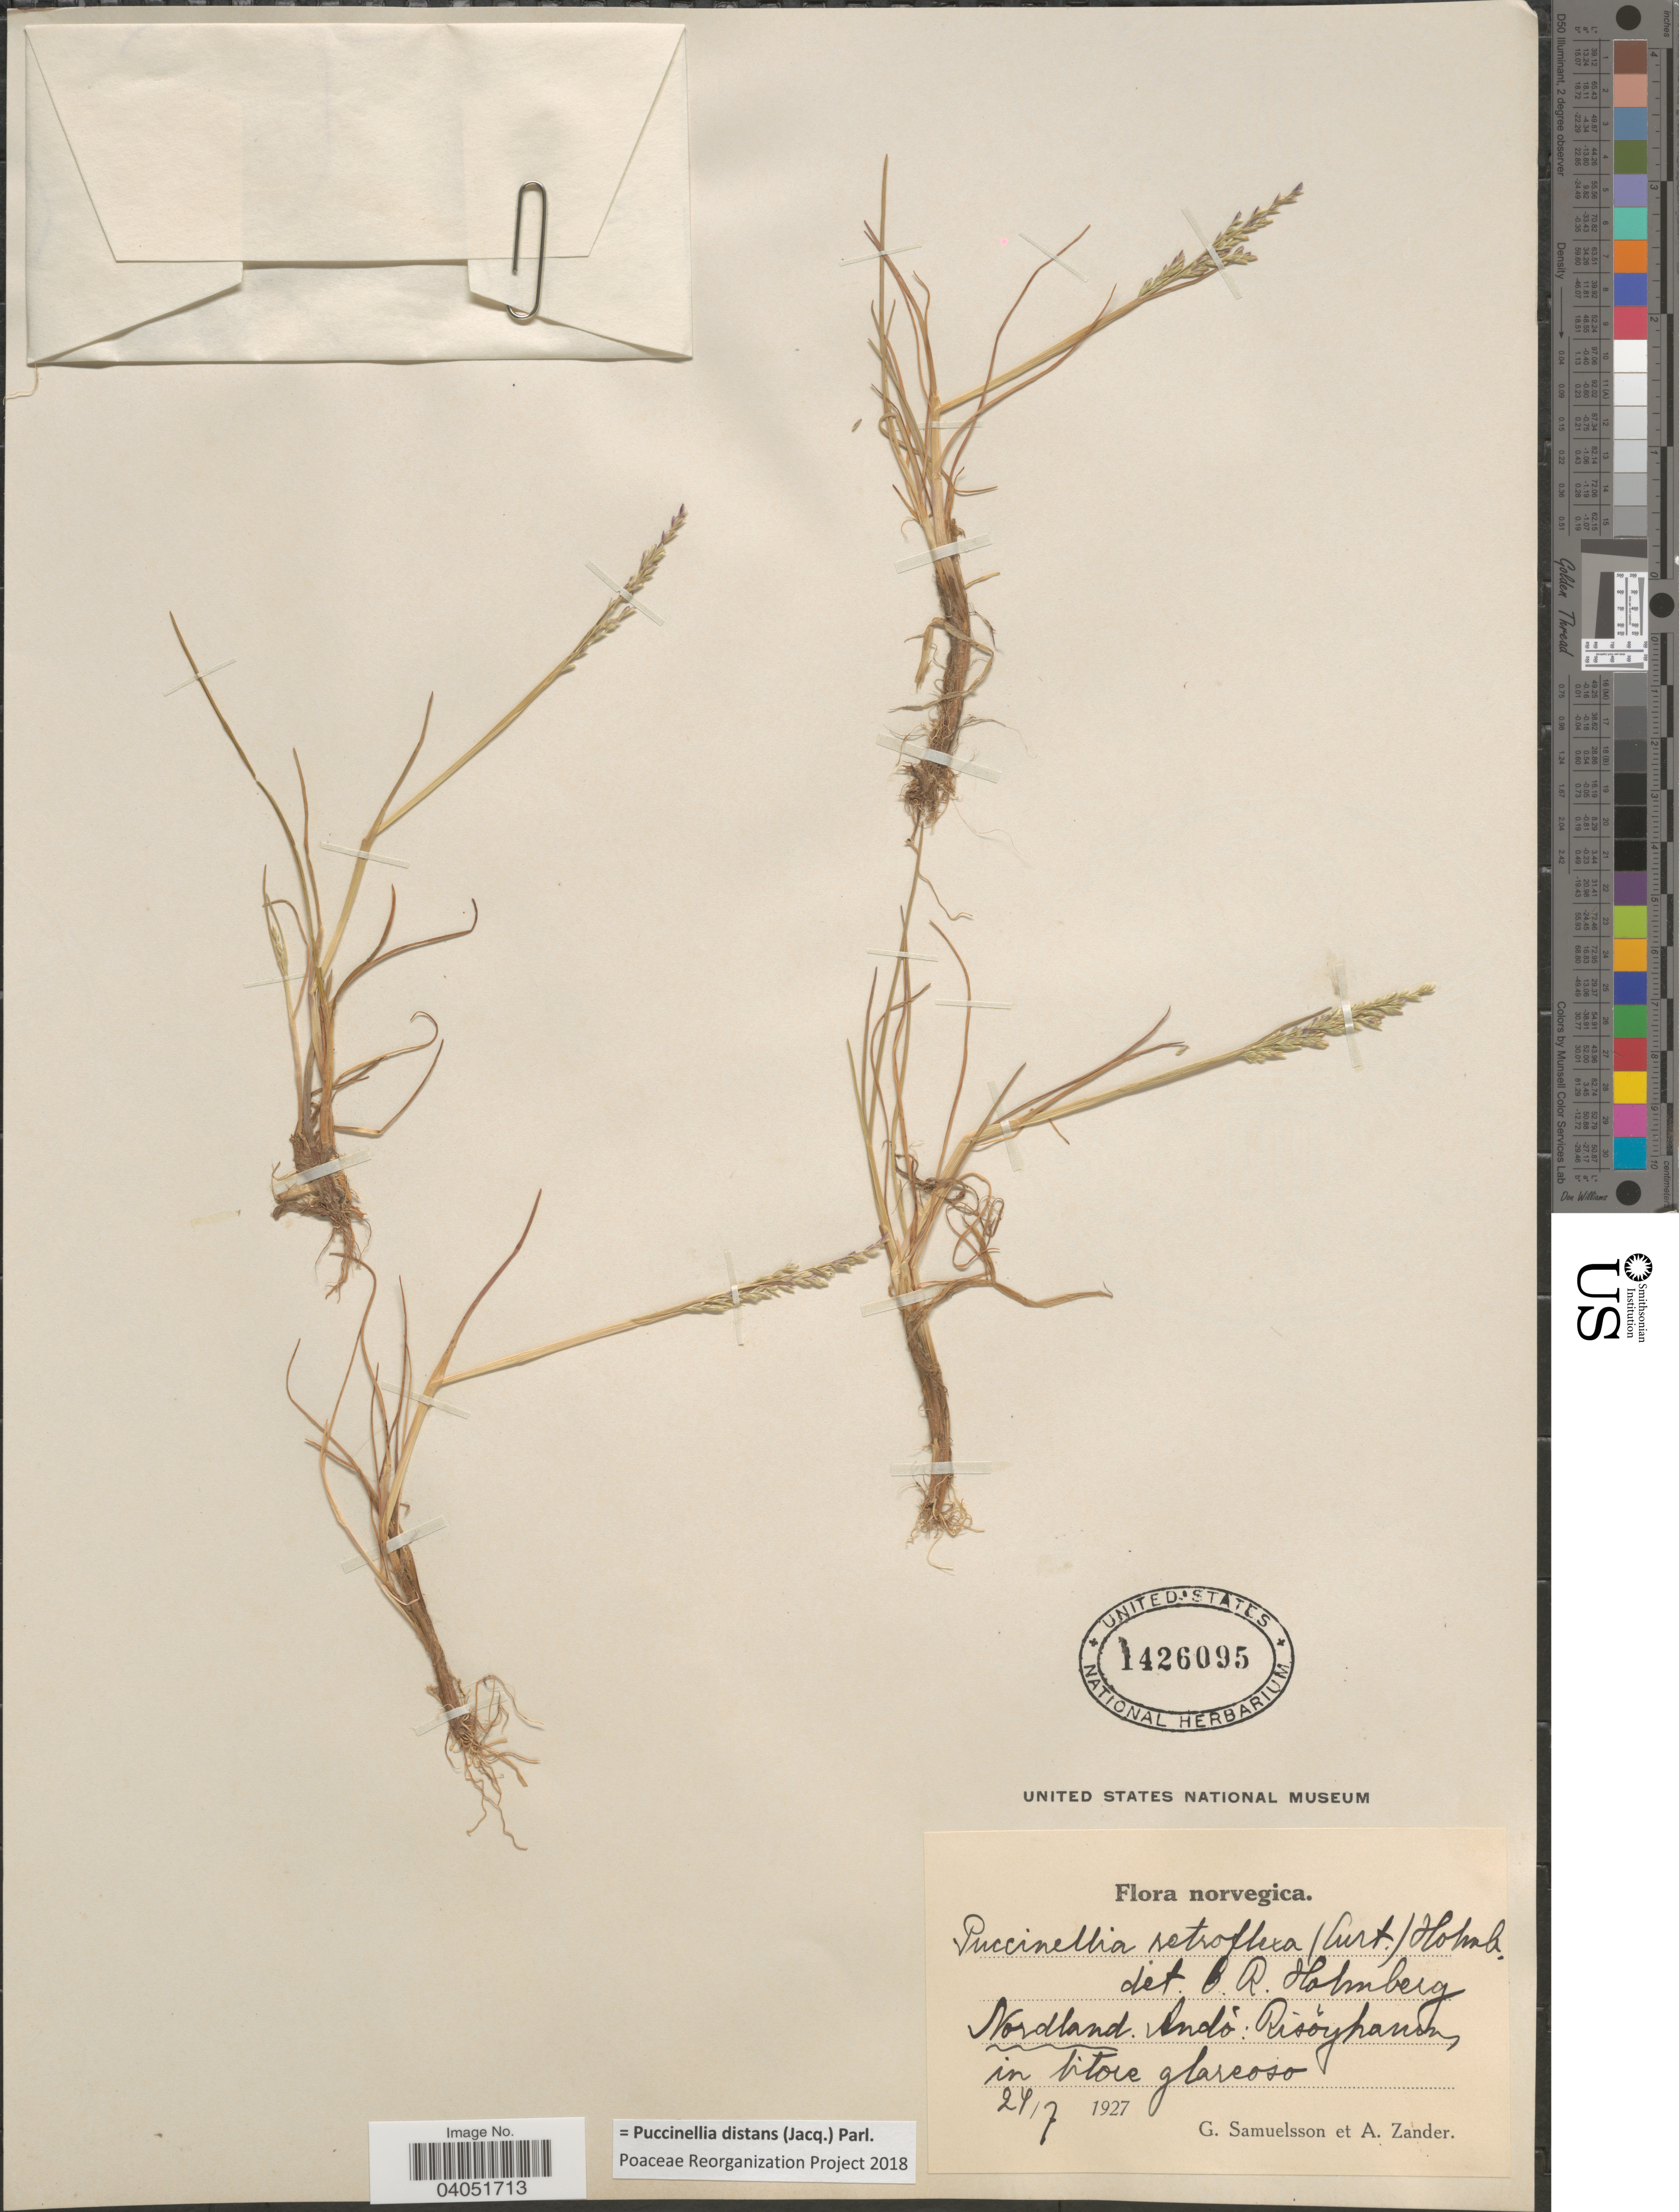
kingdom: Plantae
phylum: Tracheophyta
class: Liliopsida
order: Poales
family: Poaceae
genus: Puccinellia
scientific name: Puccinellia distans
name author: (Jacq.) Parl.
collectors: G. Samuelsson & A. Zander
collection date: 1927-07-24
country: Norway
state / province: Nordland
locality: Norvegica. Anó: Risöyhanen, in litore glareoso.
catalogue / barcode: US 1426095